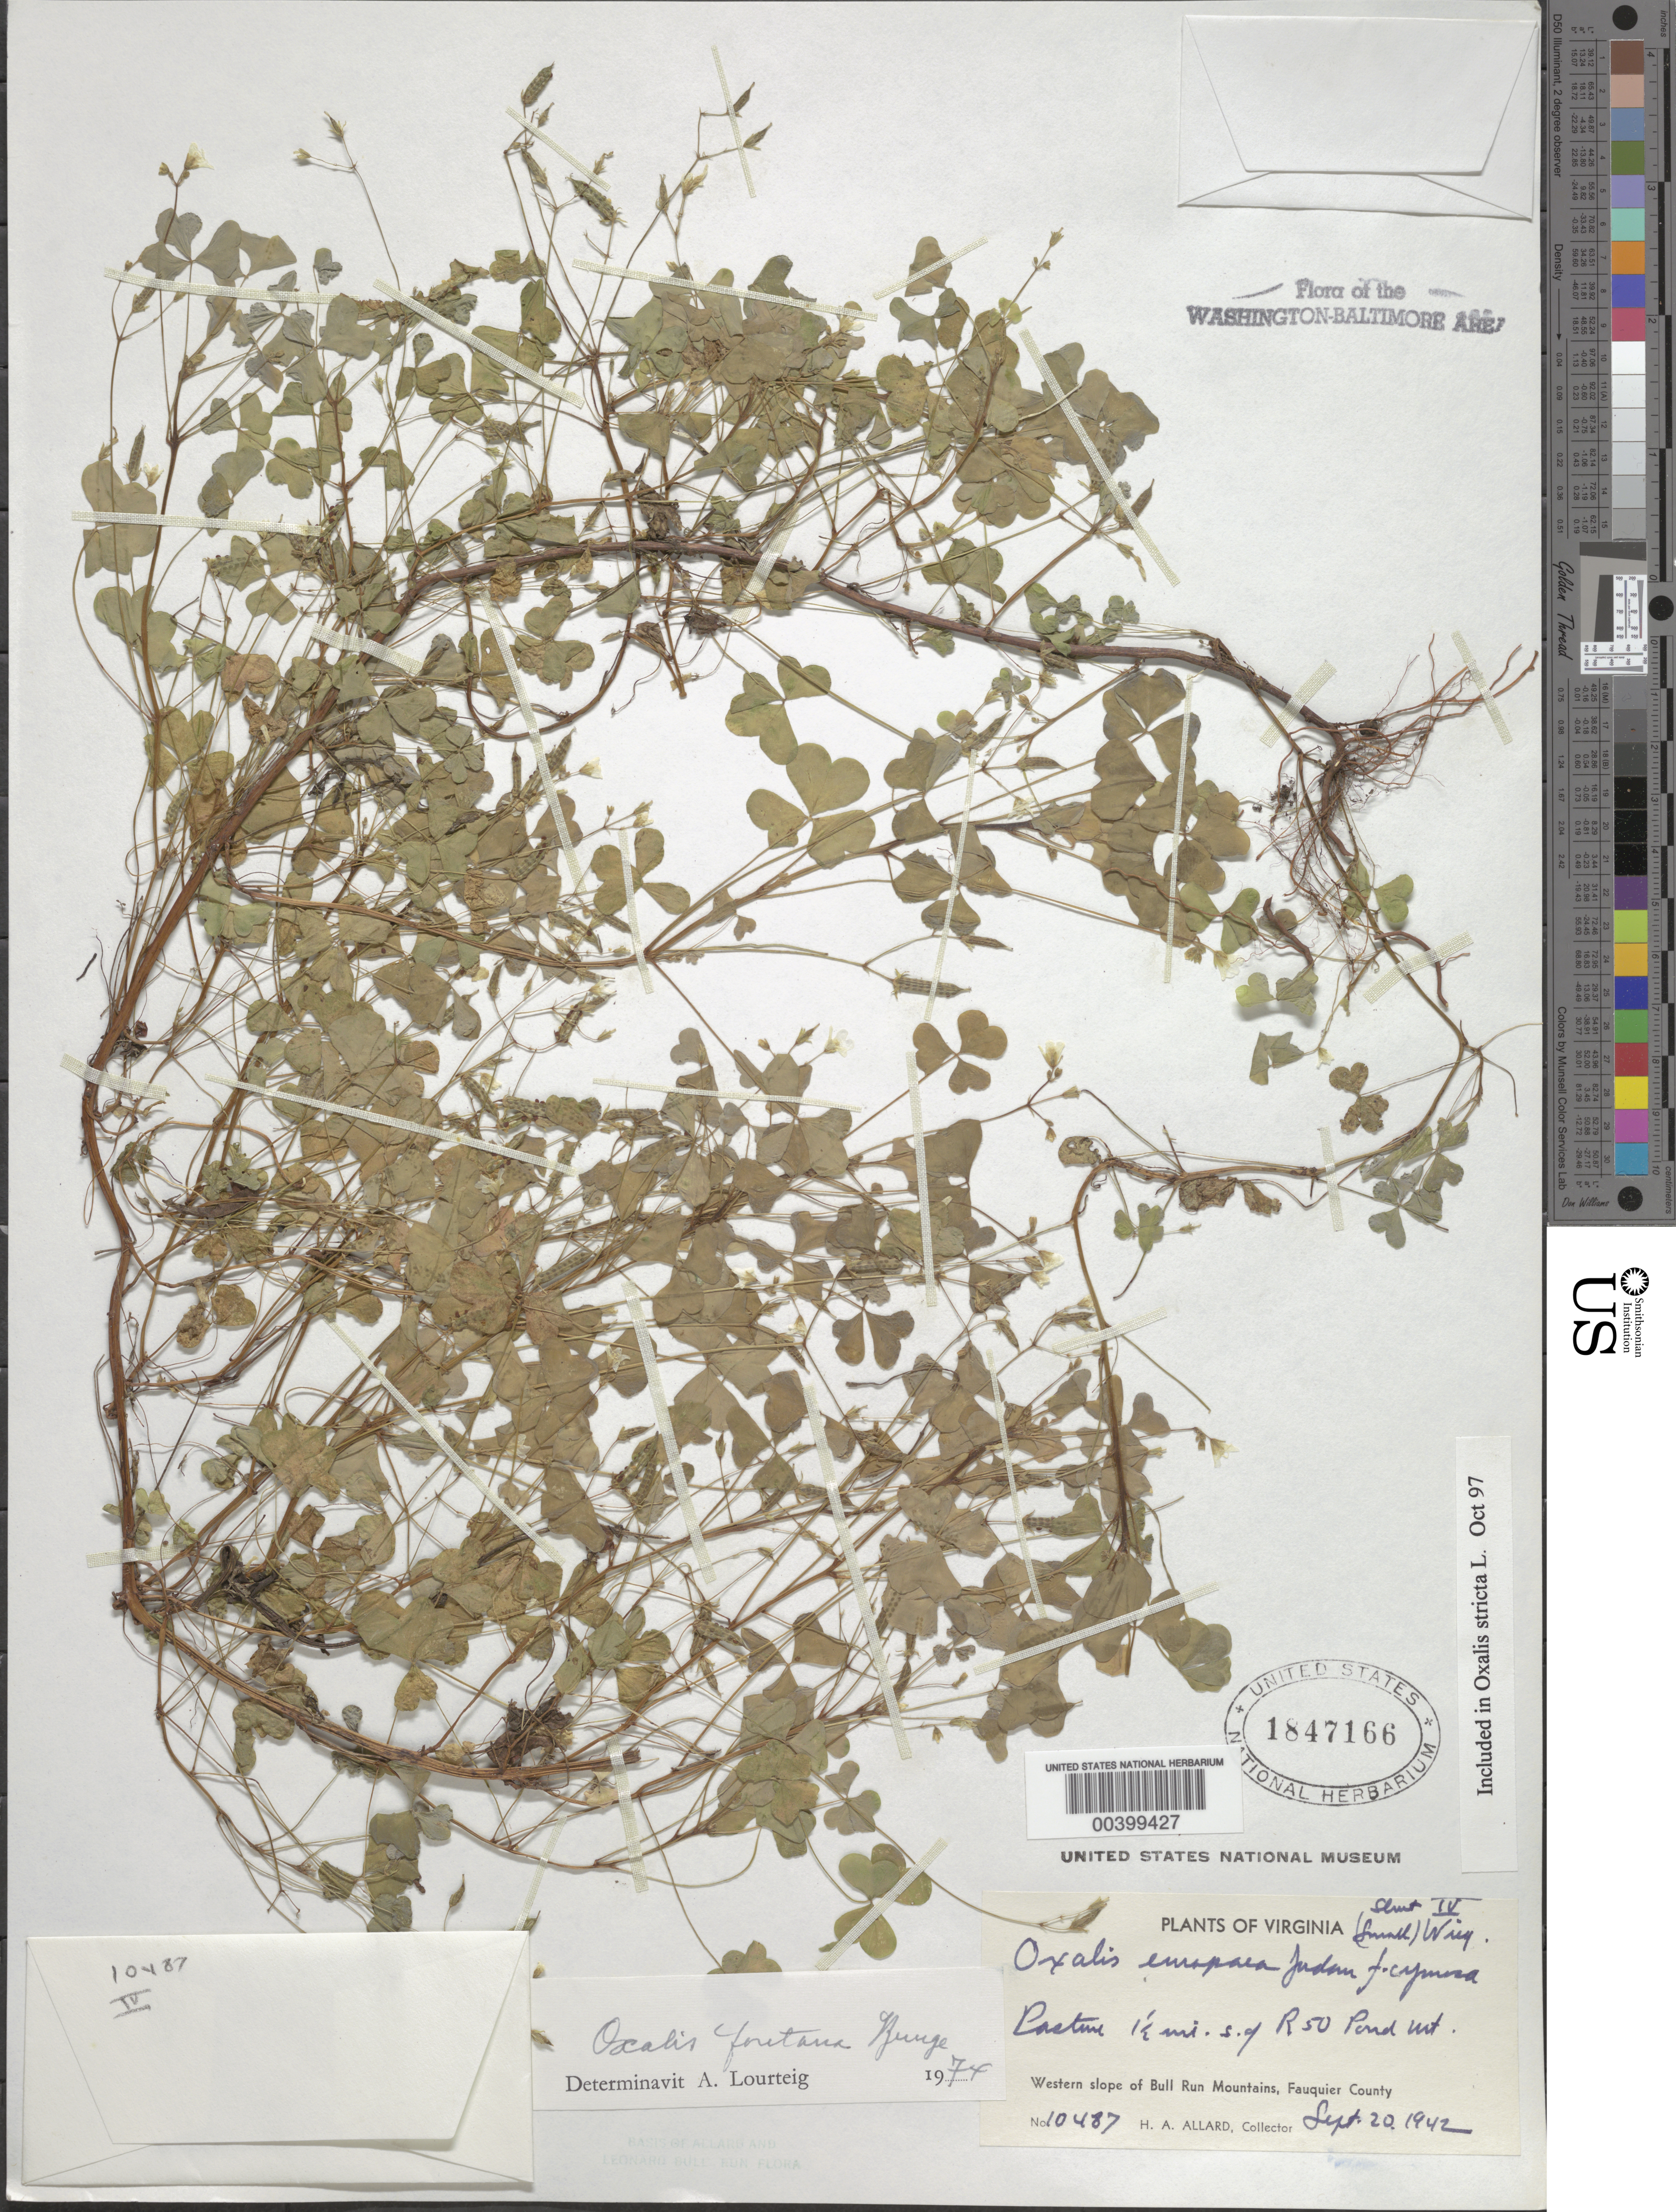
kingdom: Plantae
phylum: Tracheophyta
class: Magnoliopsida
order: Oxalidales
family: Oxalidaceae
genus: Oxalis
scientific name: Oxalis stricta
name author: L.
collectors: H. A. Allard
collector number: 10487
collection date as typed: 20 Sep 1942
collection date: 1942-09-20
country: United States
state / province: Virginia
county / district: Fauquier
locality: South of Route 50, Pond Mountains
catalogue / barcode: US 1847166